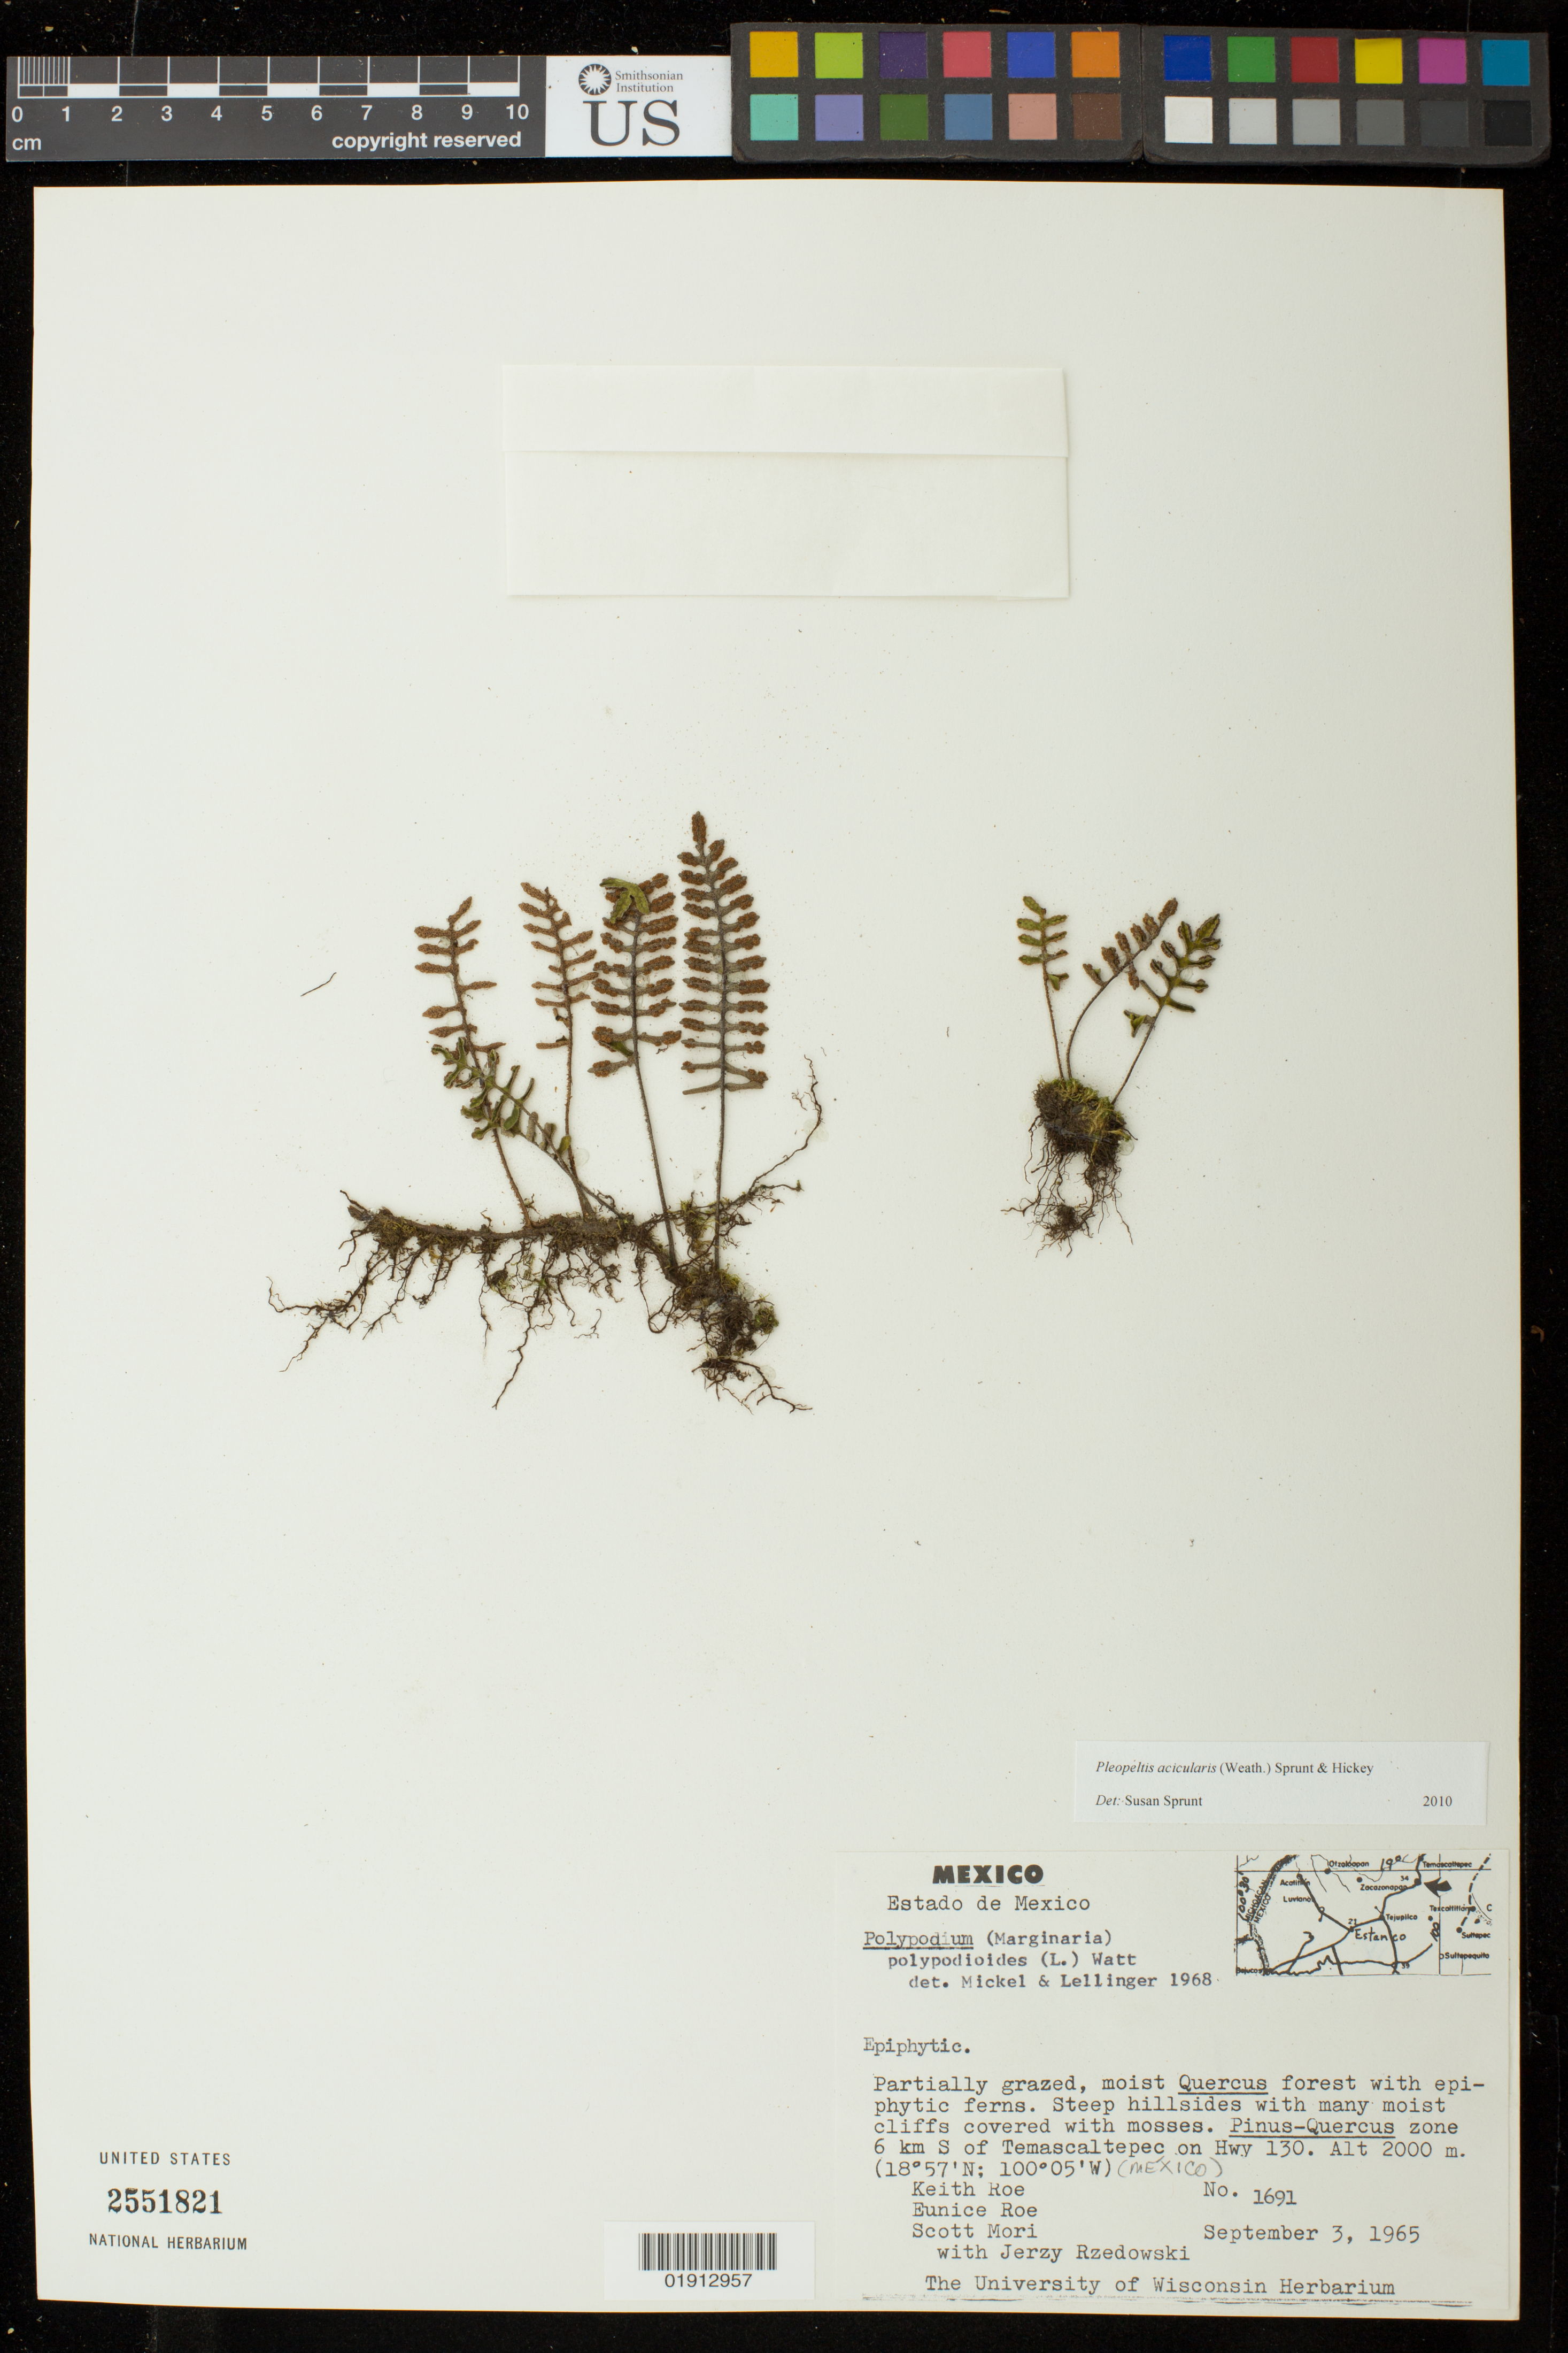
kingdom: Plantae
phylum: Tracheophyta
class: Polypodiopsida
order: Polypodiales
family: Polypodiaceae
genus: Pleopeltis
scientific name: Pleopeltis acicularis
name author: (Weath.) A.R. Sm. & Krömer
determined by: Sprunt, S. V.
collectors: K. E. Roe, E. Roe, S. Mori & J. Rzedowski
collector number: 1691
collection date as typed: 3 Sep 1965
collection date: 1965-09-03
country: Mexico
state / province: México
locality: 6 km S of Temascaltepec on Hwy 130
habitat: Steep hillsides with many moist cliffs covered with mosses.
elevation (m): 2000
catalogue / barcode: US 2551821